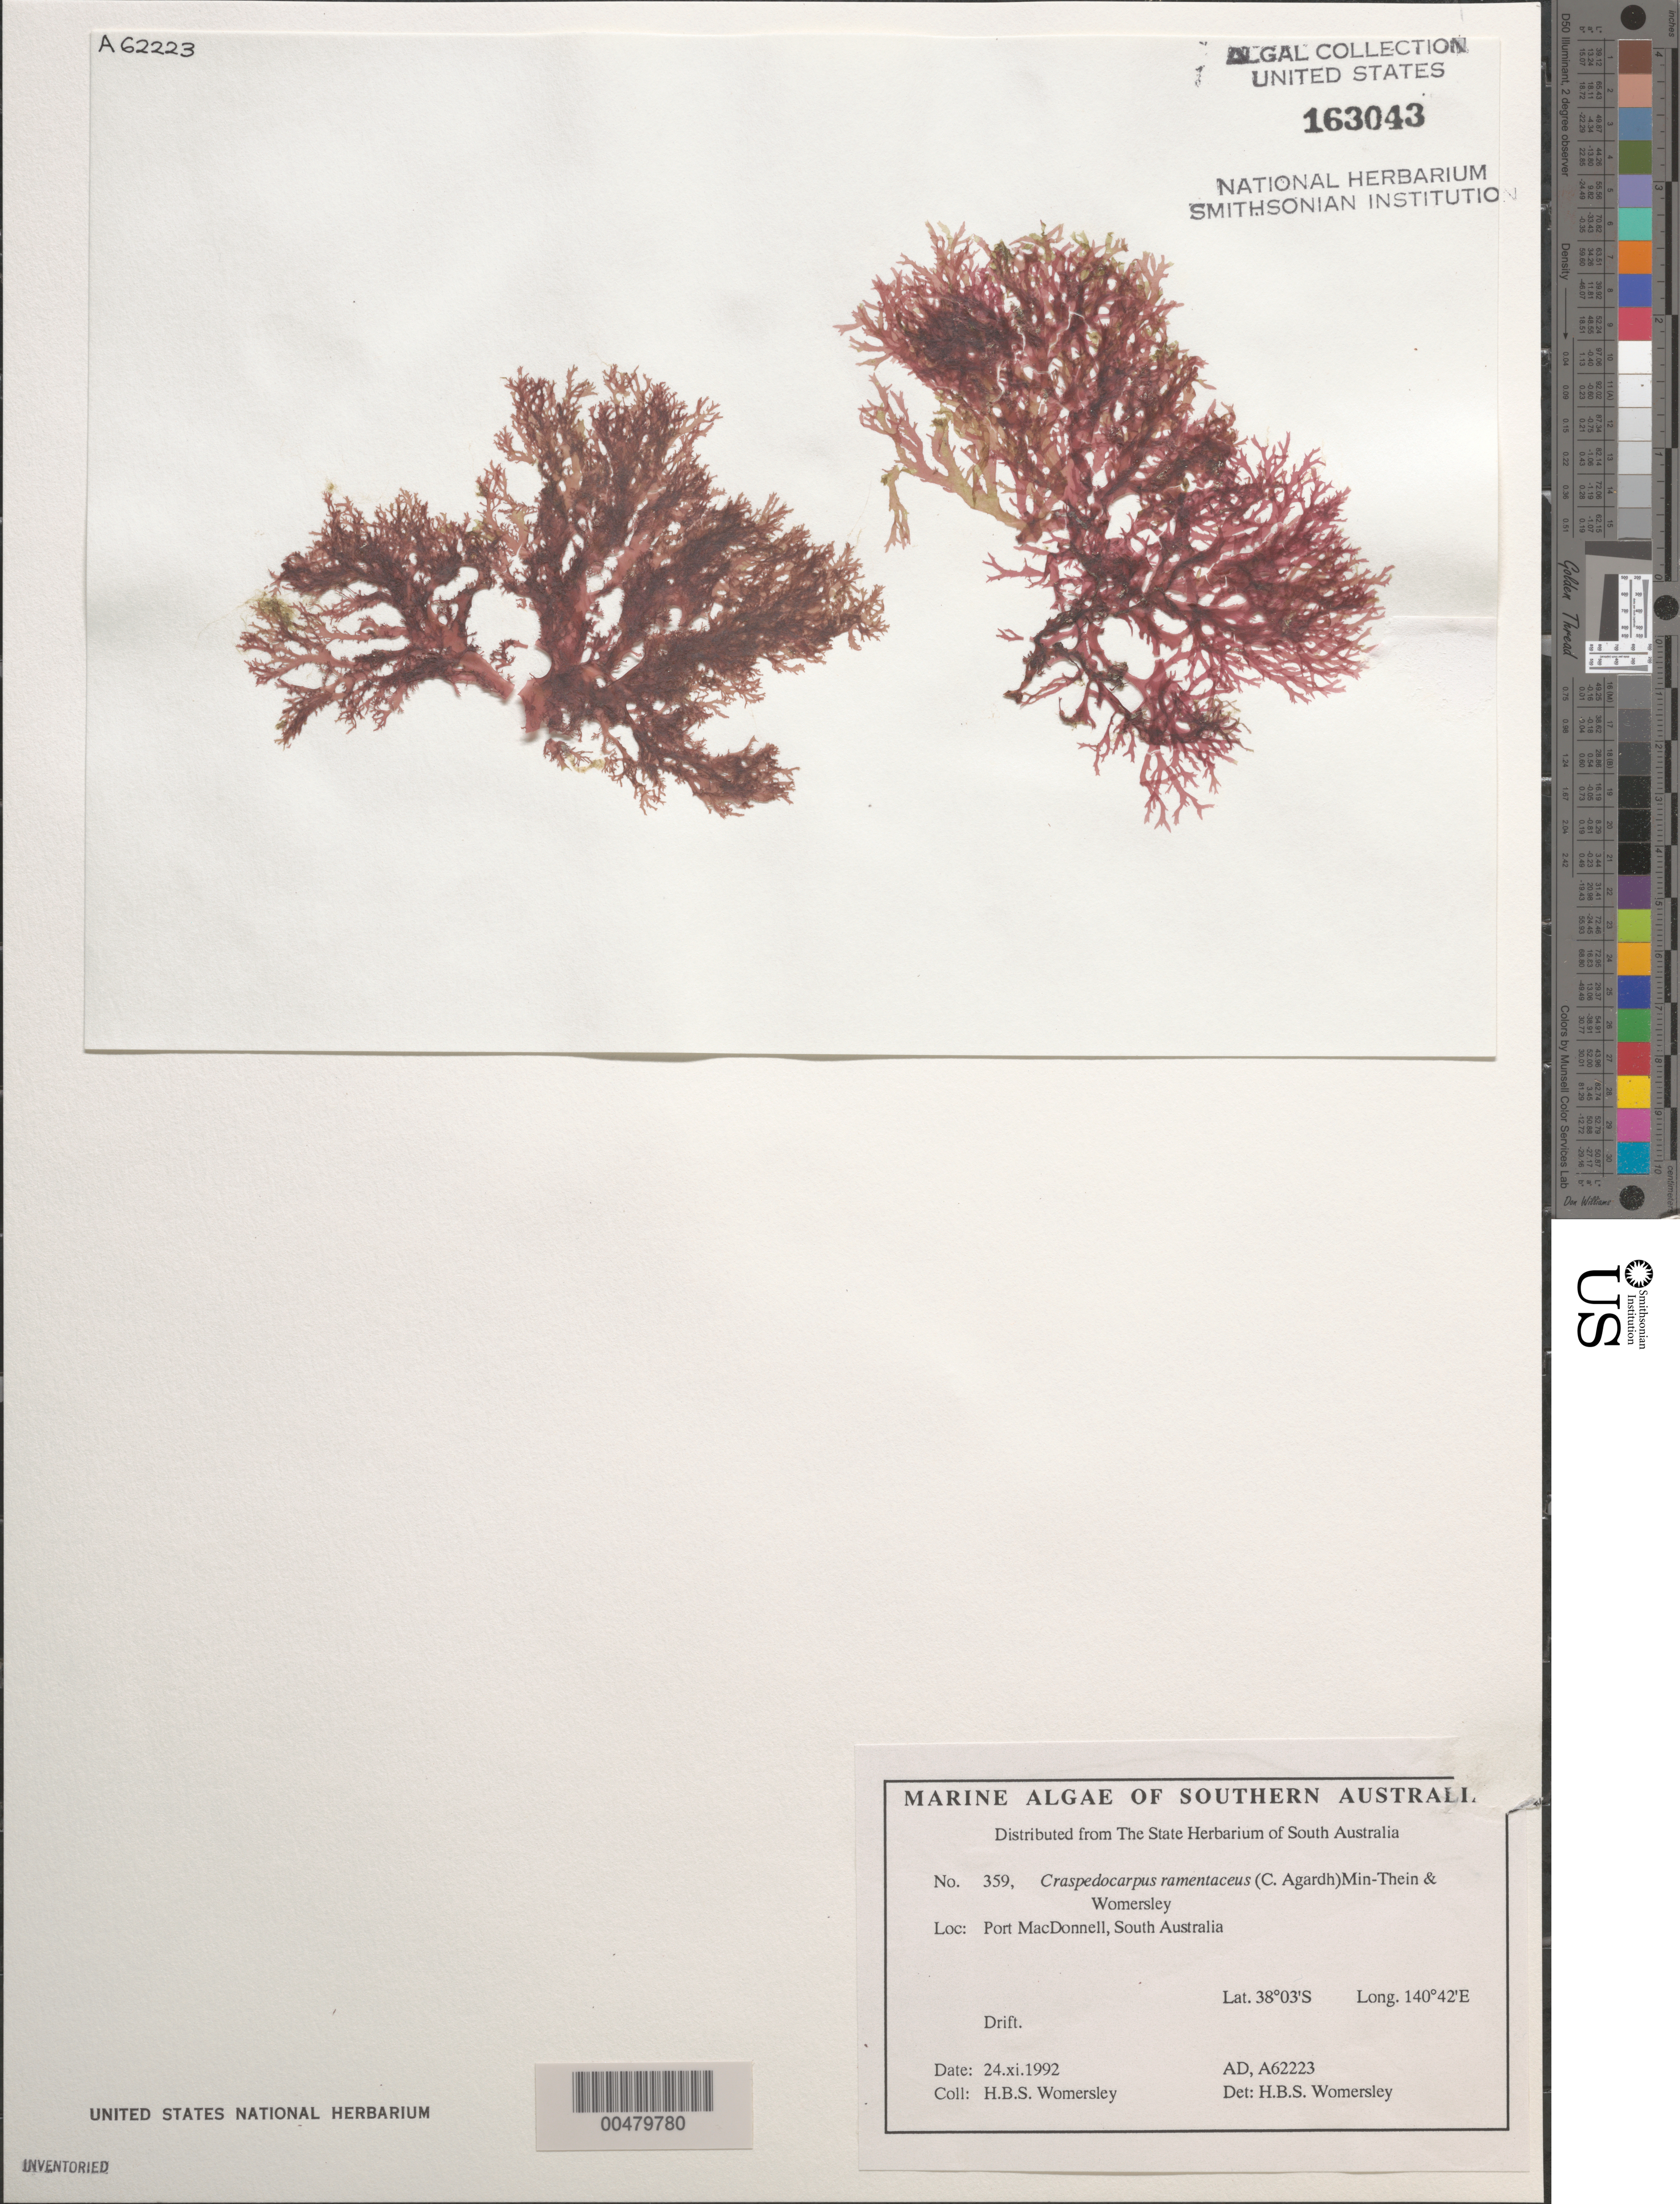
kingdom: Plantae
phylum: Rhodophyta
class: Florideophyceae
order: Gigartinales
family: Cystocloniaceae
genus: Craspedocarpus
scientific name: Craspedocarpus ramentaceus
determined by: Womersley, H. B. S.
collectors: H. B. S. Womersley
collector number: Ad A62223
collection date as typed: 24 Nov 1992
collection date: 1992-11-24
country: Australia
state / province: South Australia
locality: Port MacDonnell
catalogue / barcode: US 163043